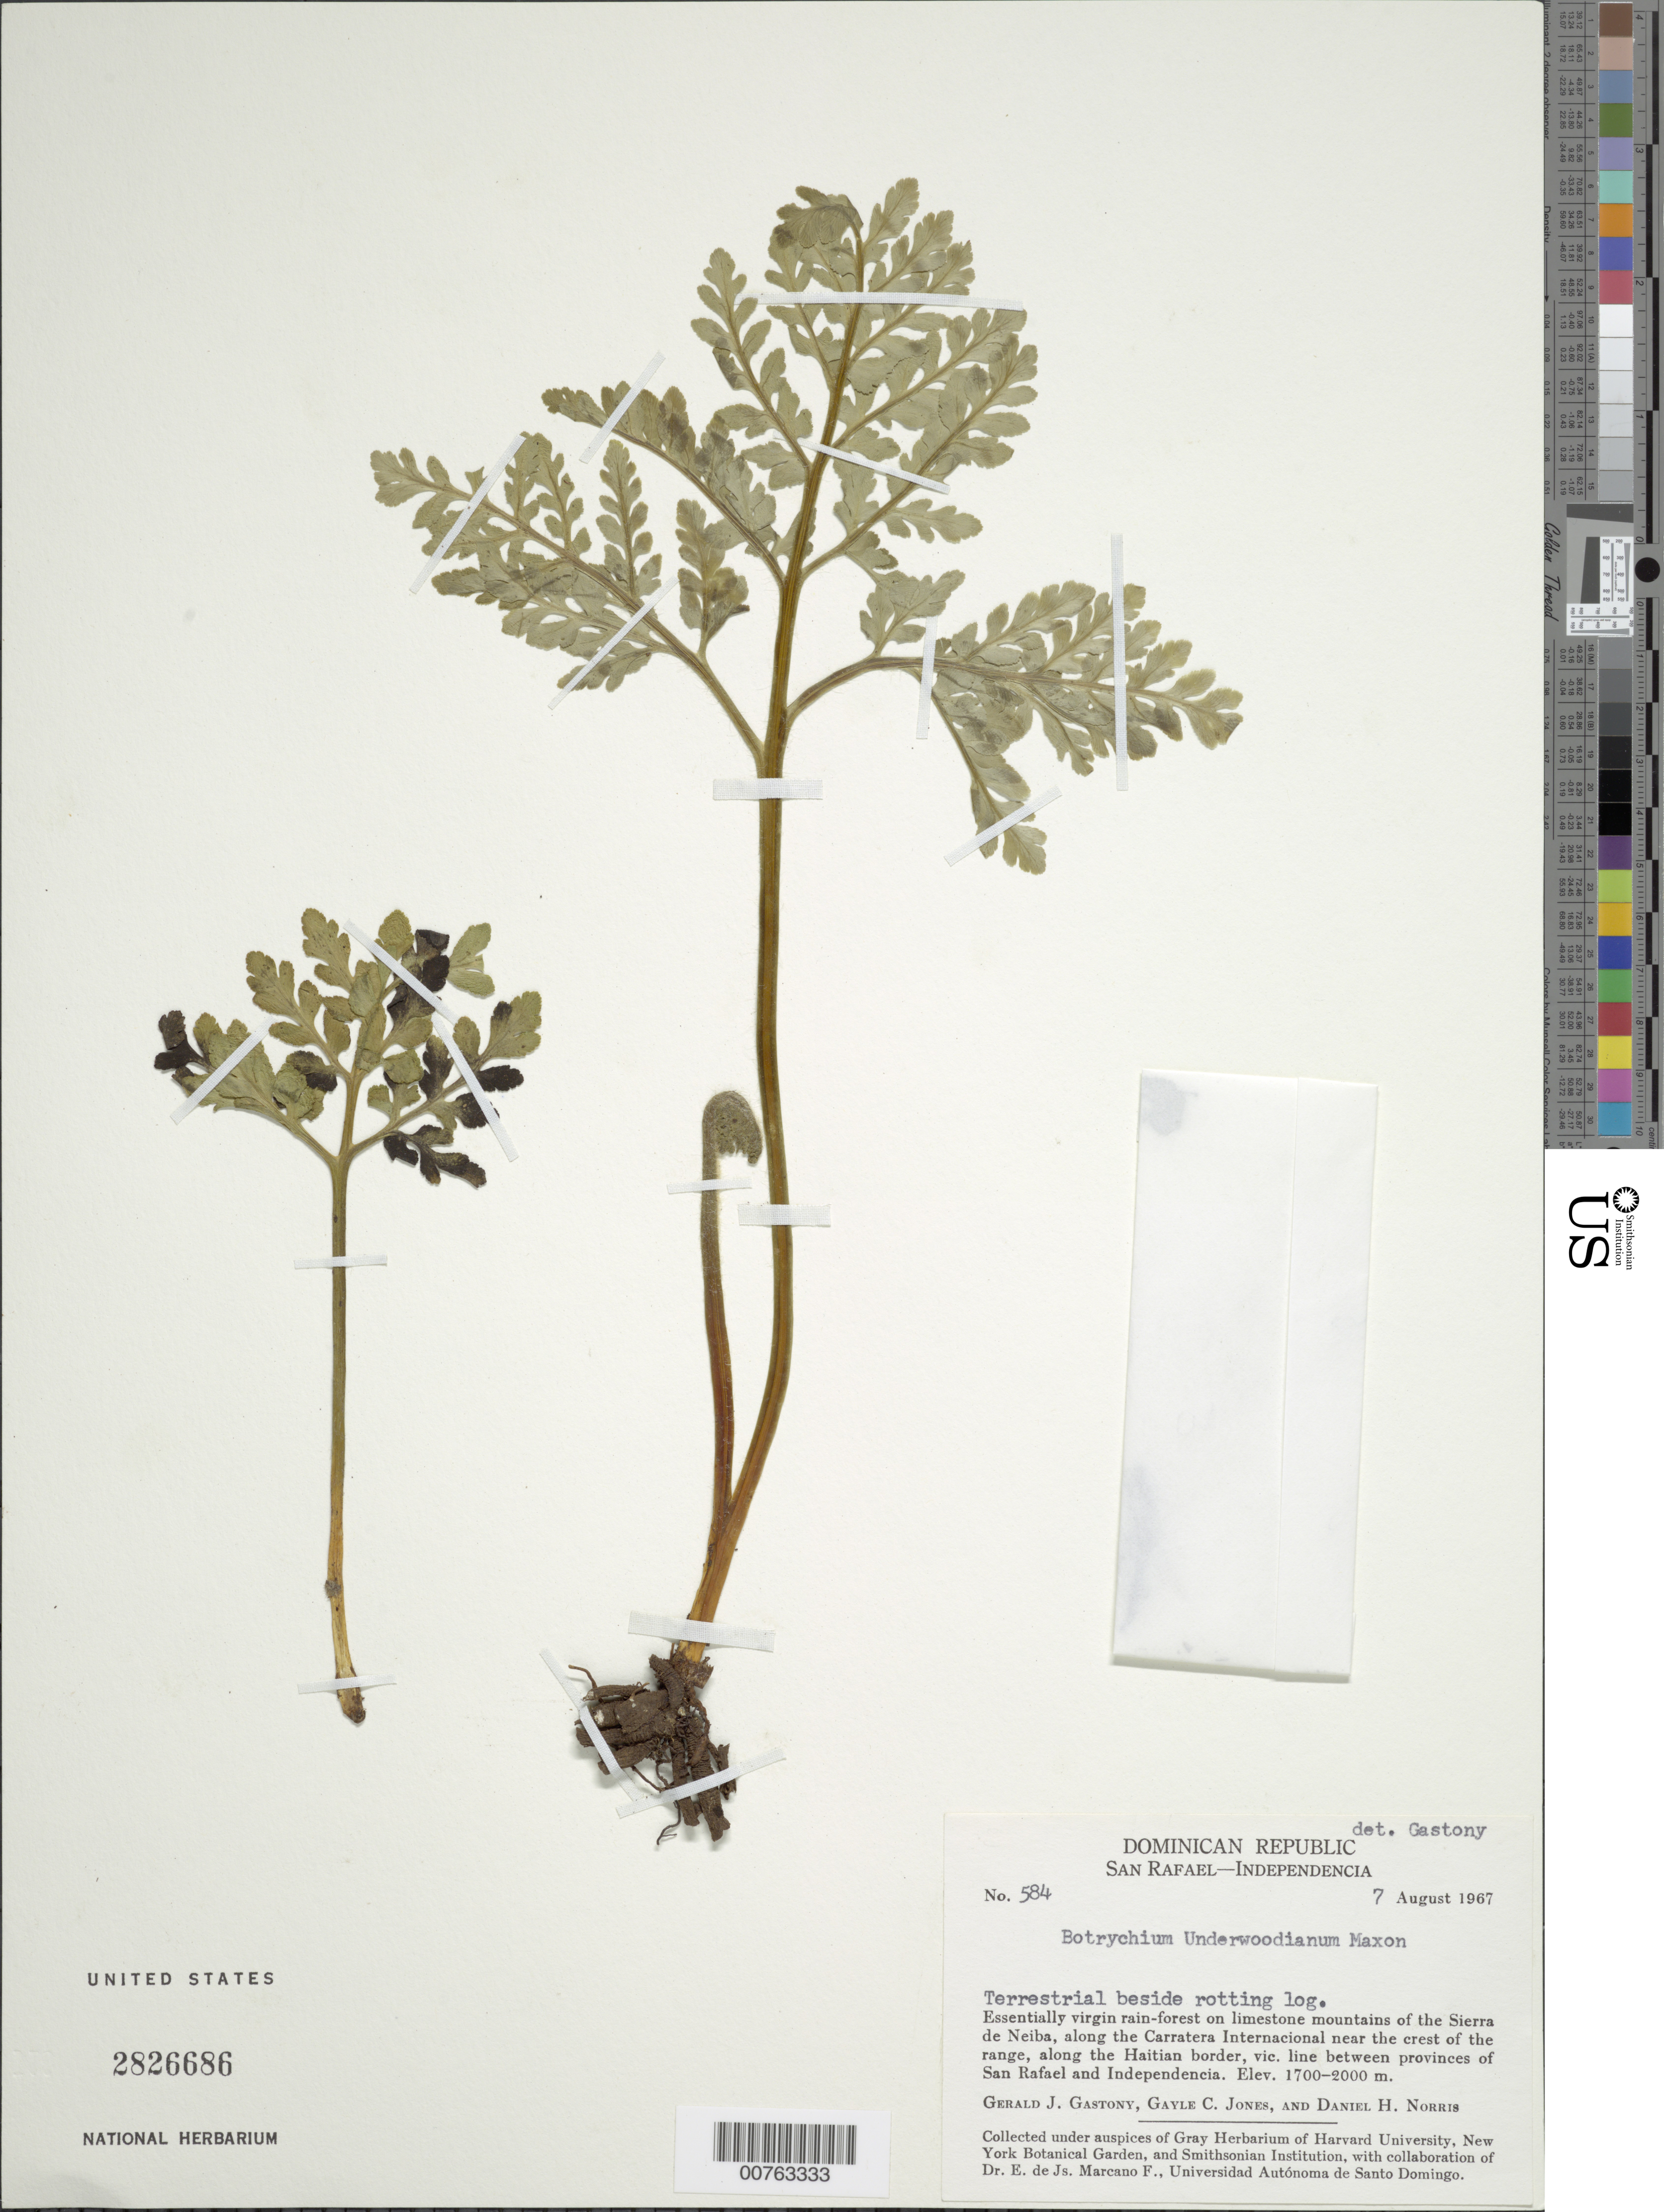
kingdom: Plantae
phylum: Tracheophyta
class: Polypodiopsida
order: Ophioglossales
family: Ophioglossaceae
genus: Botrychium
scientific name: Botrychium underwoodianum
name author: Maxon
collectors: G. Gastony, G. C. Jones & D. H. Norris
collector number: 584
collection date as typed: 07 Aug 1967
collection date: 1967-08-07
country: Dominican Republic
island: Hispaniola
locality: Limestone mountains of the Sierra de Neiba, along the Carretera Internacional near the crest of the range, along the Haitian border, vicinity line between provinces of San Rafael and Independencia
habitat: Essentially virgin rain-forest; beside rotting log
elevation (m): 1700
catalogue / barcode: US 2826686